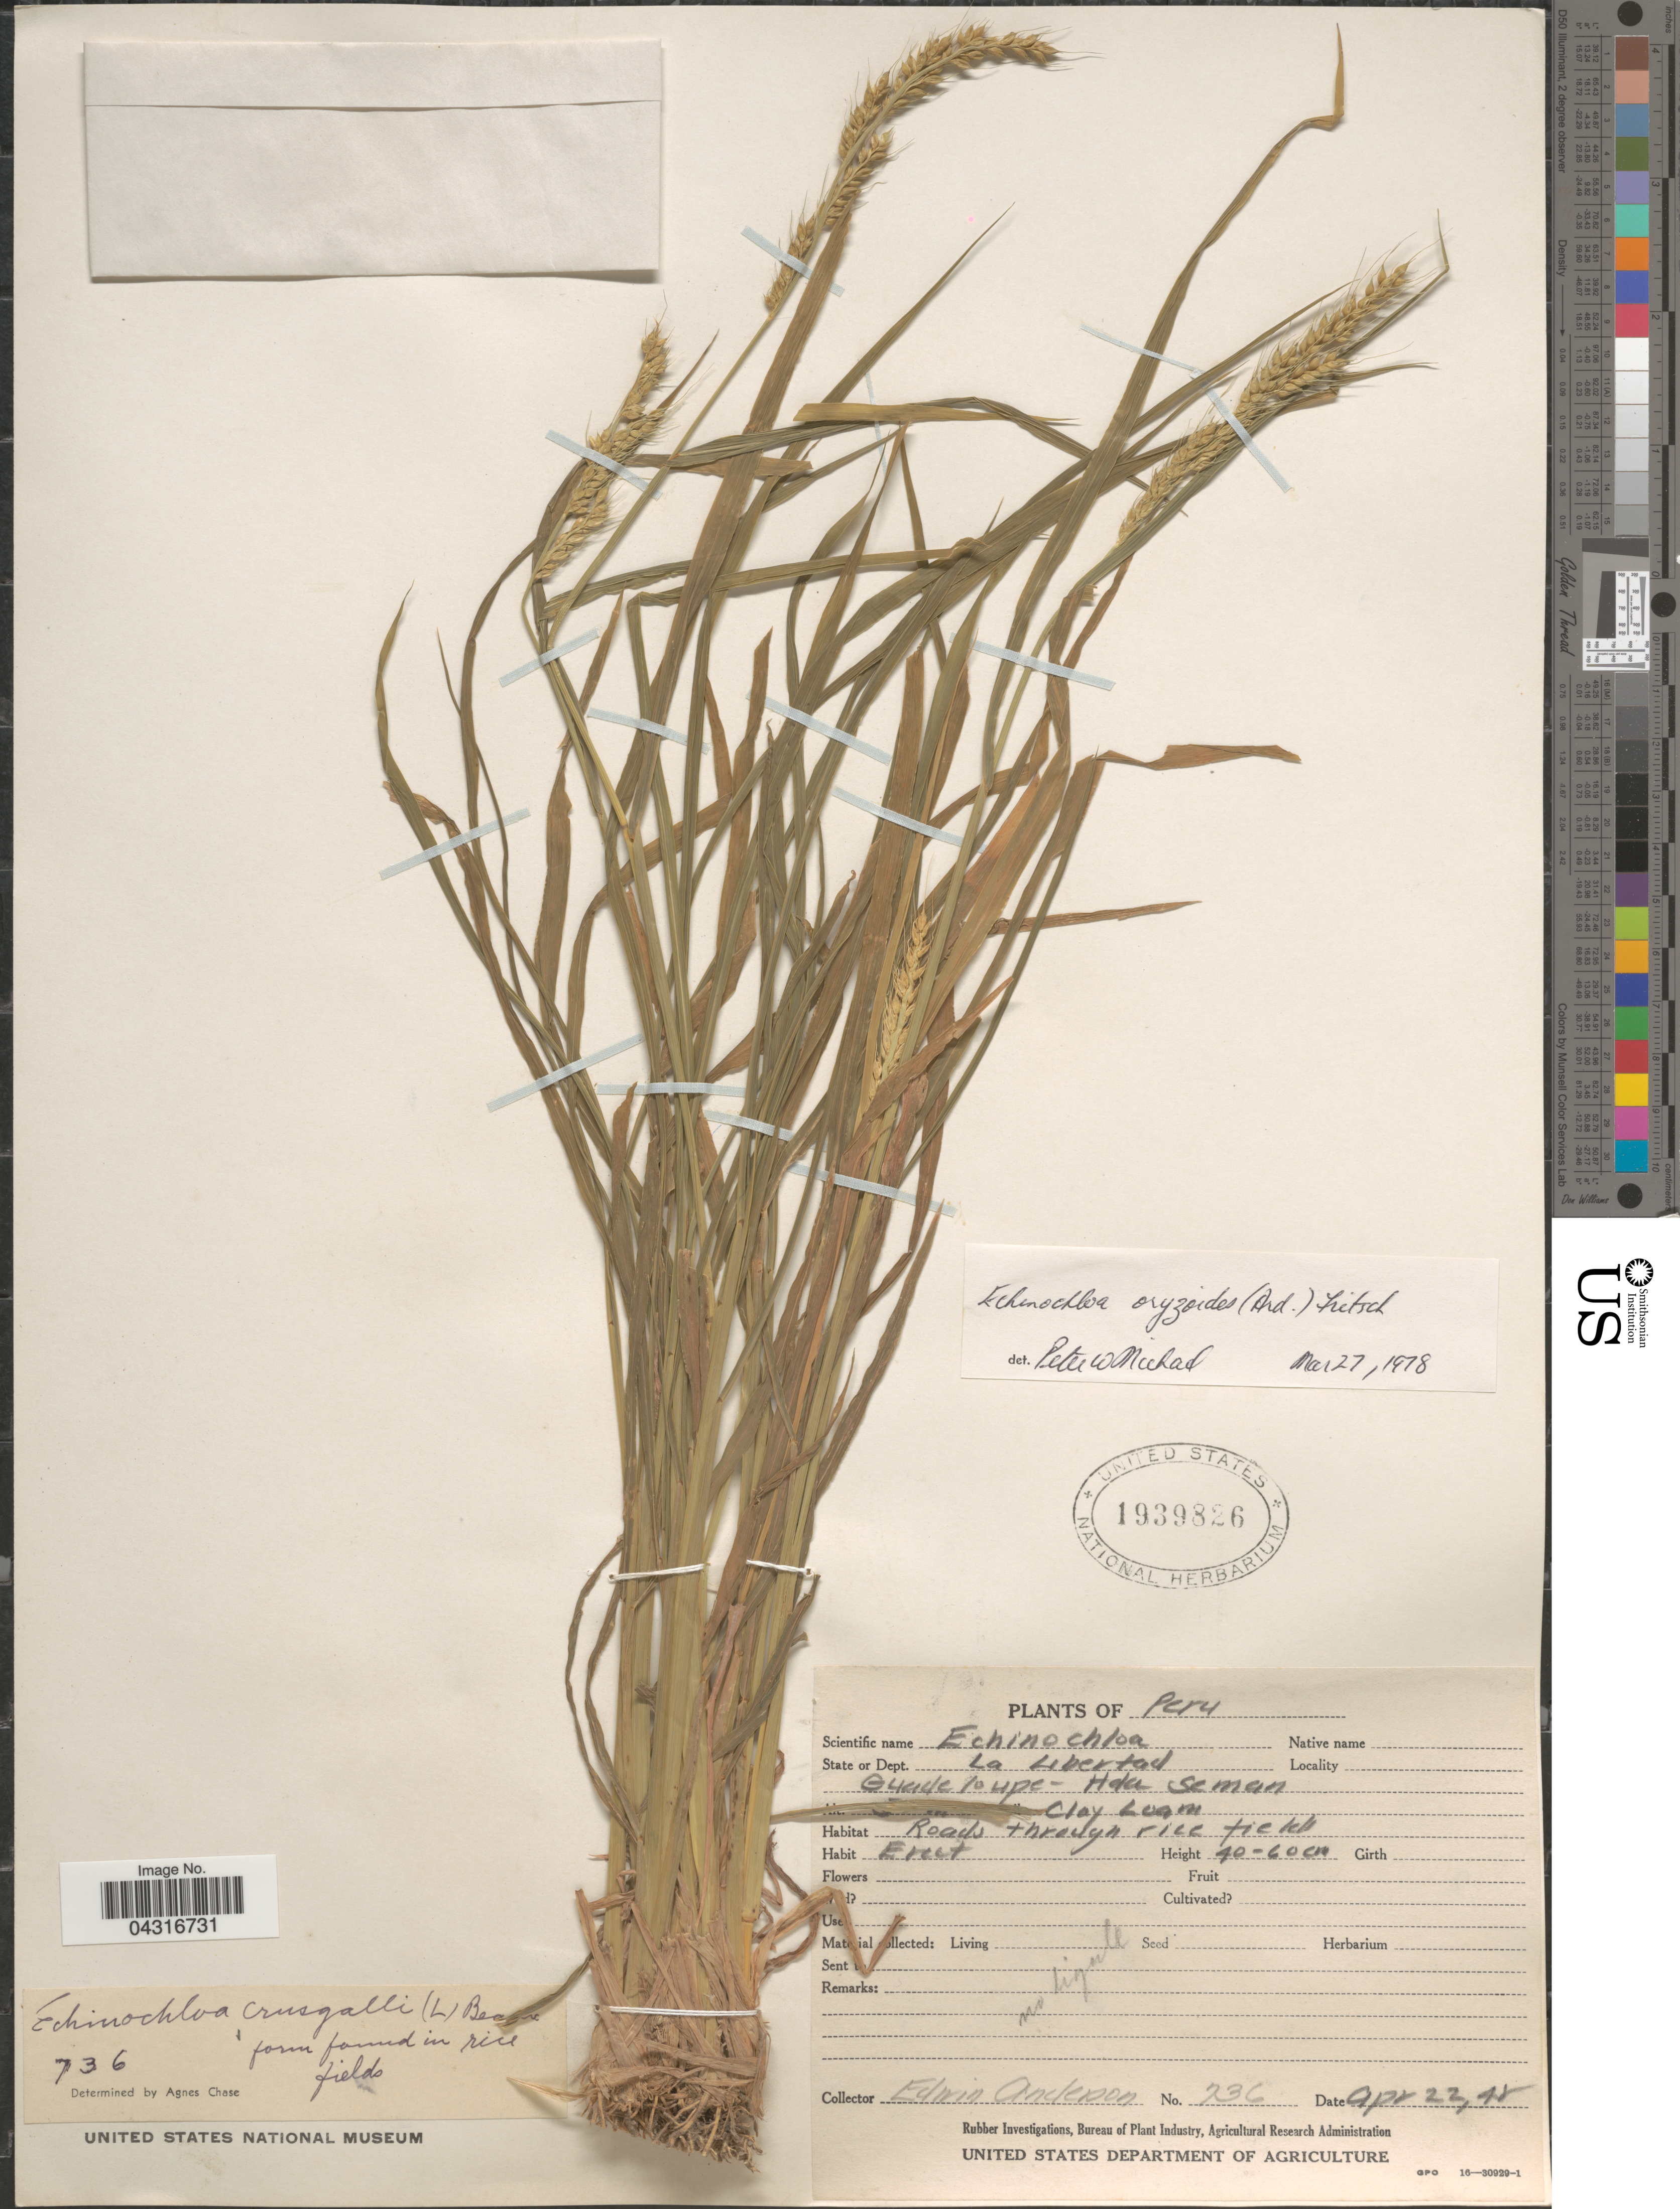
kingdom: Plantae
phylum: Tracheophyta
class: Liliopsida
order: Poales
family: Poaceae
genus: Echinochloa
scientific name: Echinochloa oryzoides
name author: (Ard.) Fritsch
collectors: E. Anderson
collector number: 736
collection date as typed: Transcribed d/m/y: 22/4/48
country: Peru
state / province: La Libertad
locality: Quadeloupe-Hda. Seman.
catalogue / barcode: US 1939826